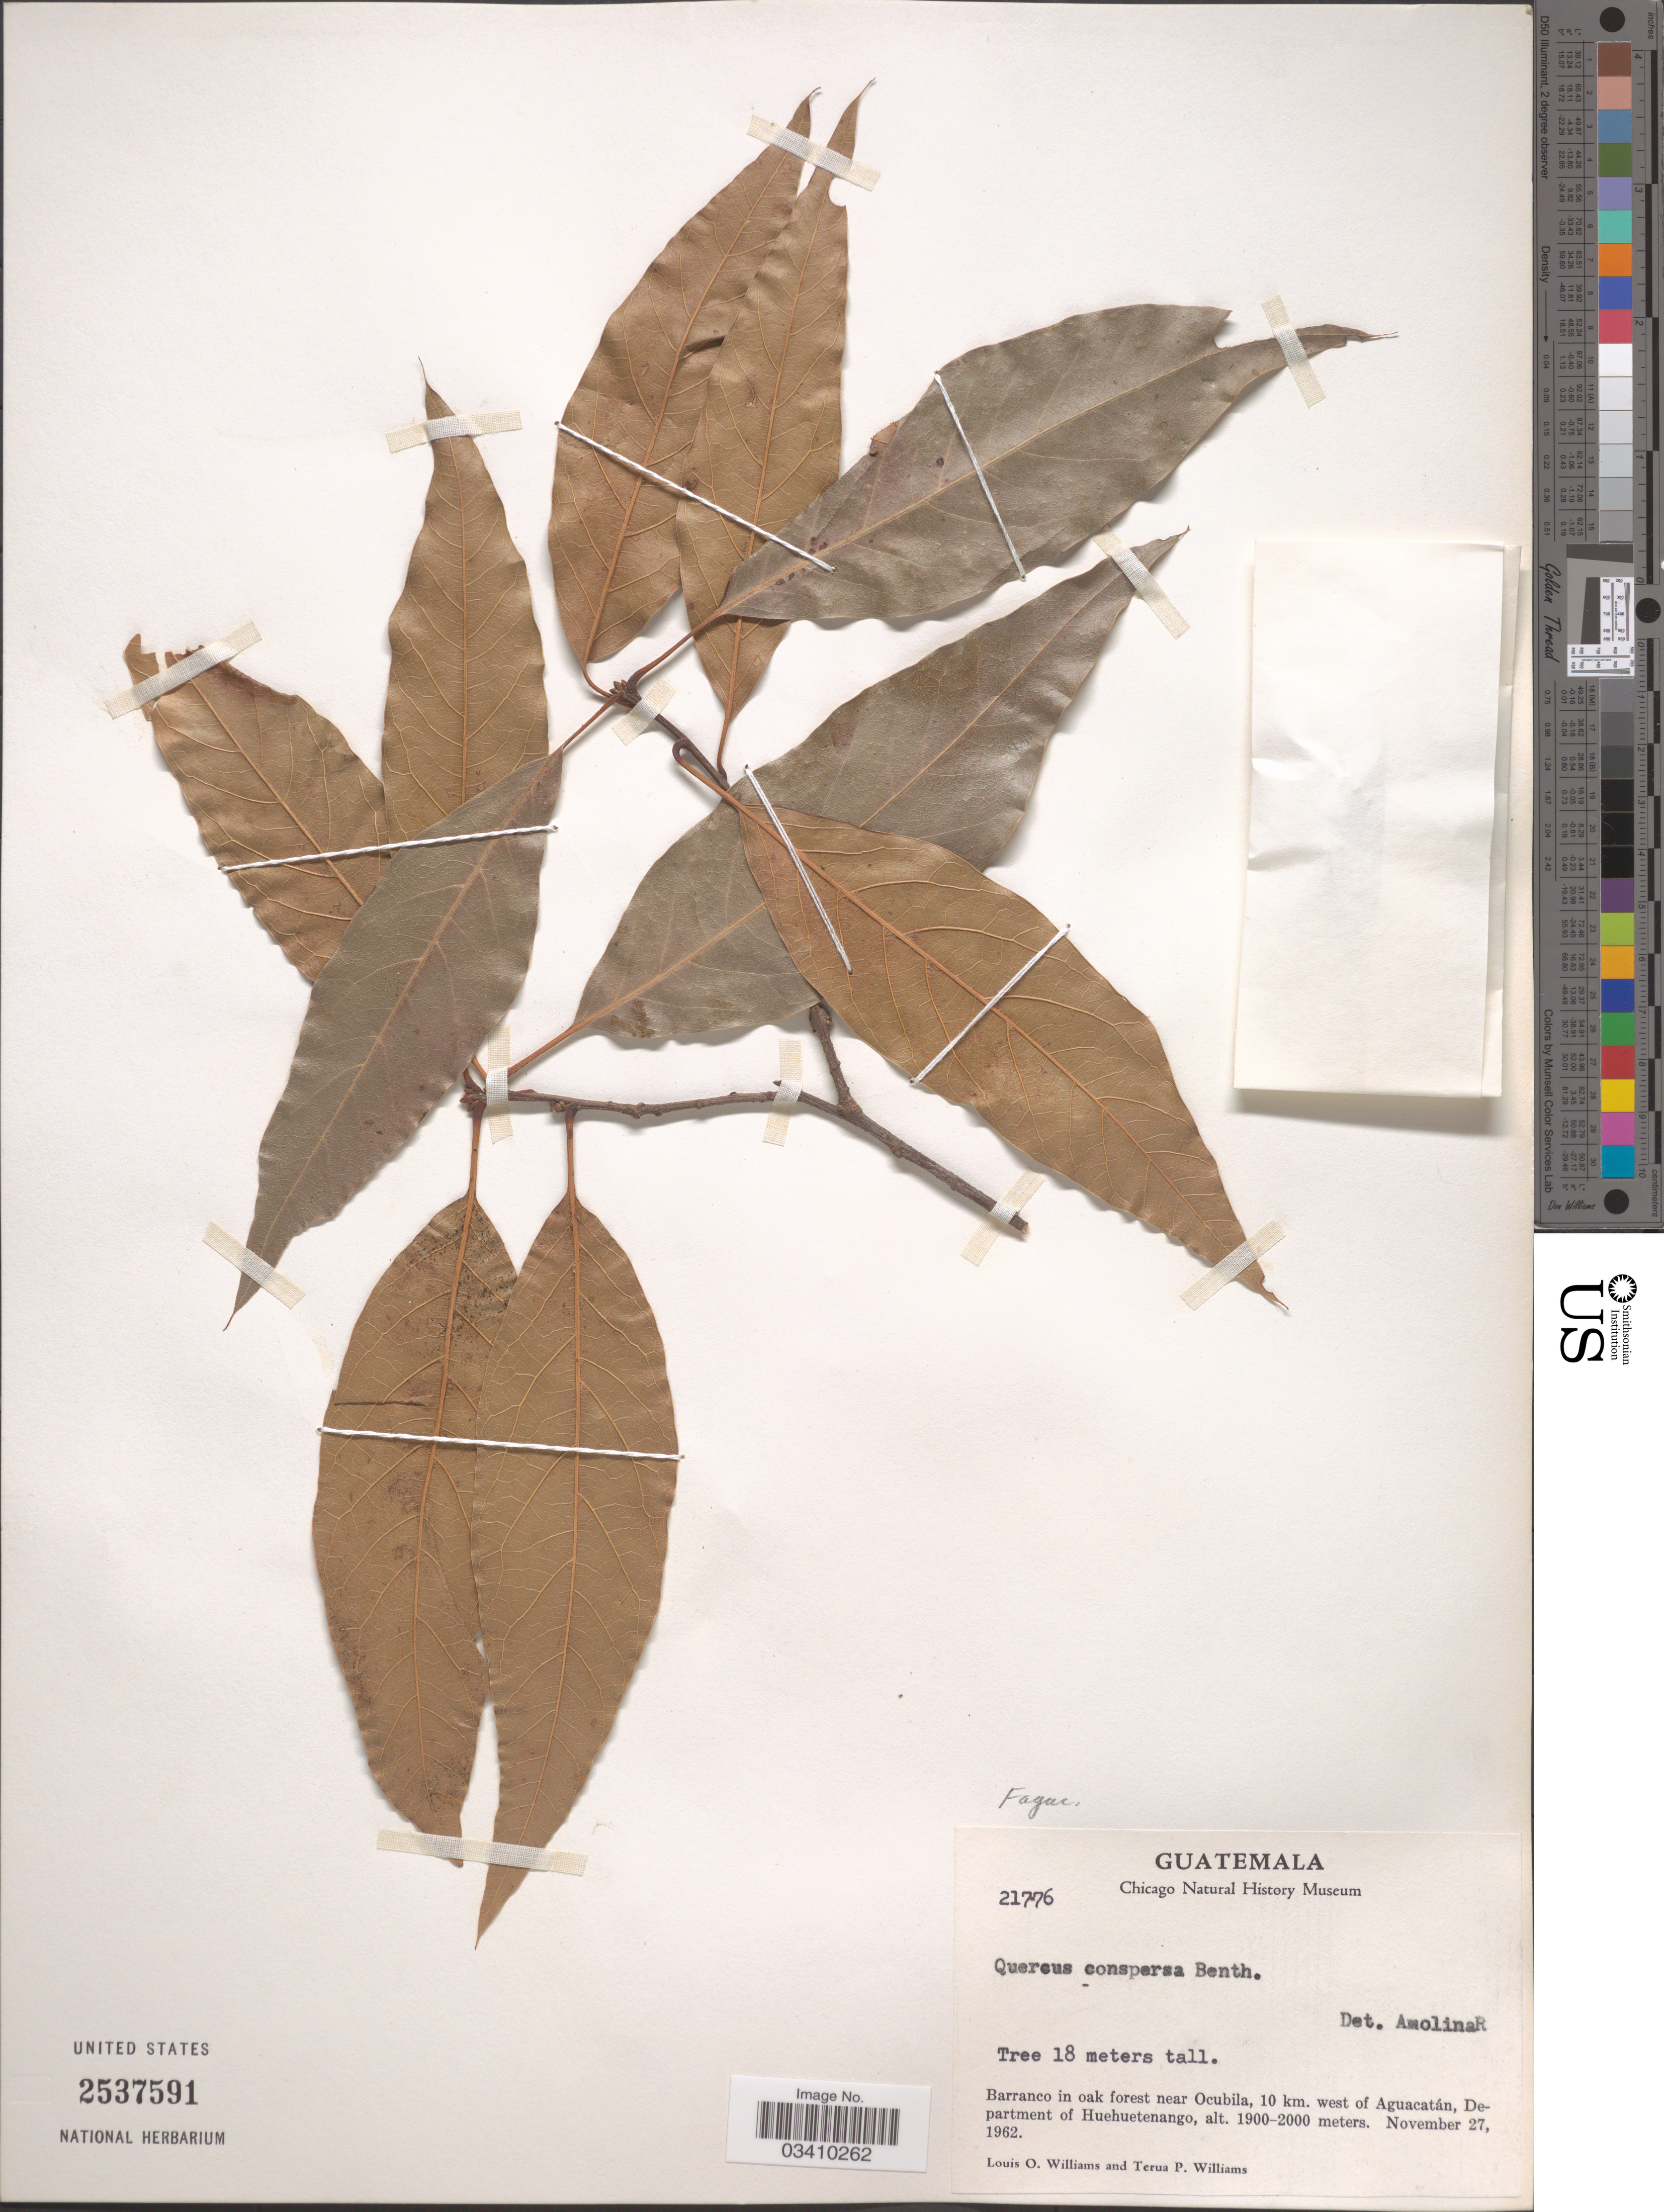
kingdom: Plantae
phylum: Tracheophyta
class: Magnoliopsida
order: Fagales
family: Fagaceae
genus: Quercus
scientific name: Quercus conspersa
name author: Benth.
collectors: L. O. Williams & T. Williams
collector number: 21776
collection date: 1962-11-27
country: Guatemala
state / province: Huehuetenango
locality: Barranco in oak forest near Ocubila, 10 km. west of Aguacatán, Department of Huehuetenango.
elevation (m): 1900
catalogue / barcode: US 2537591